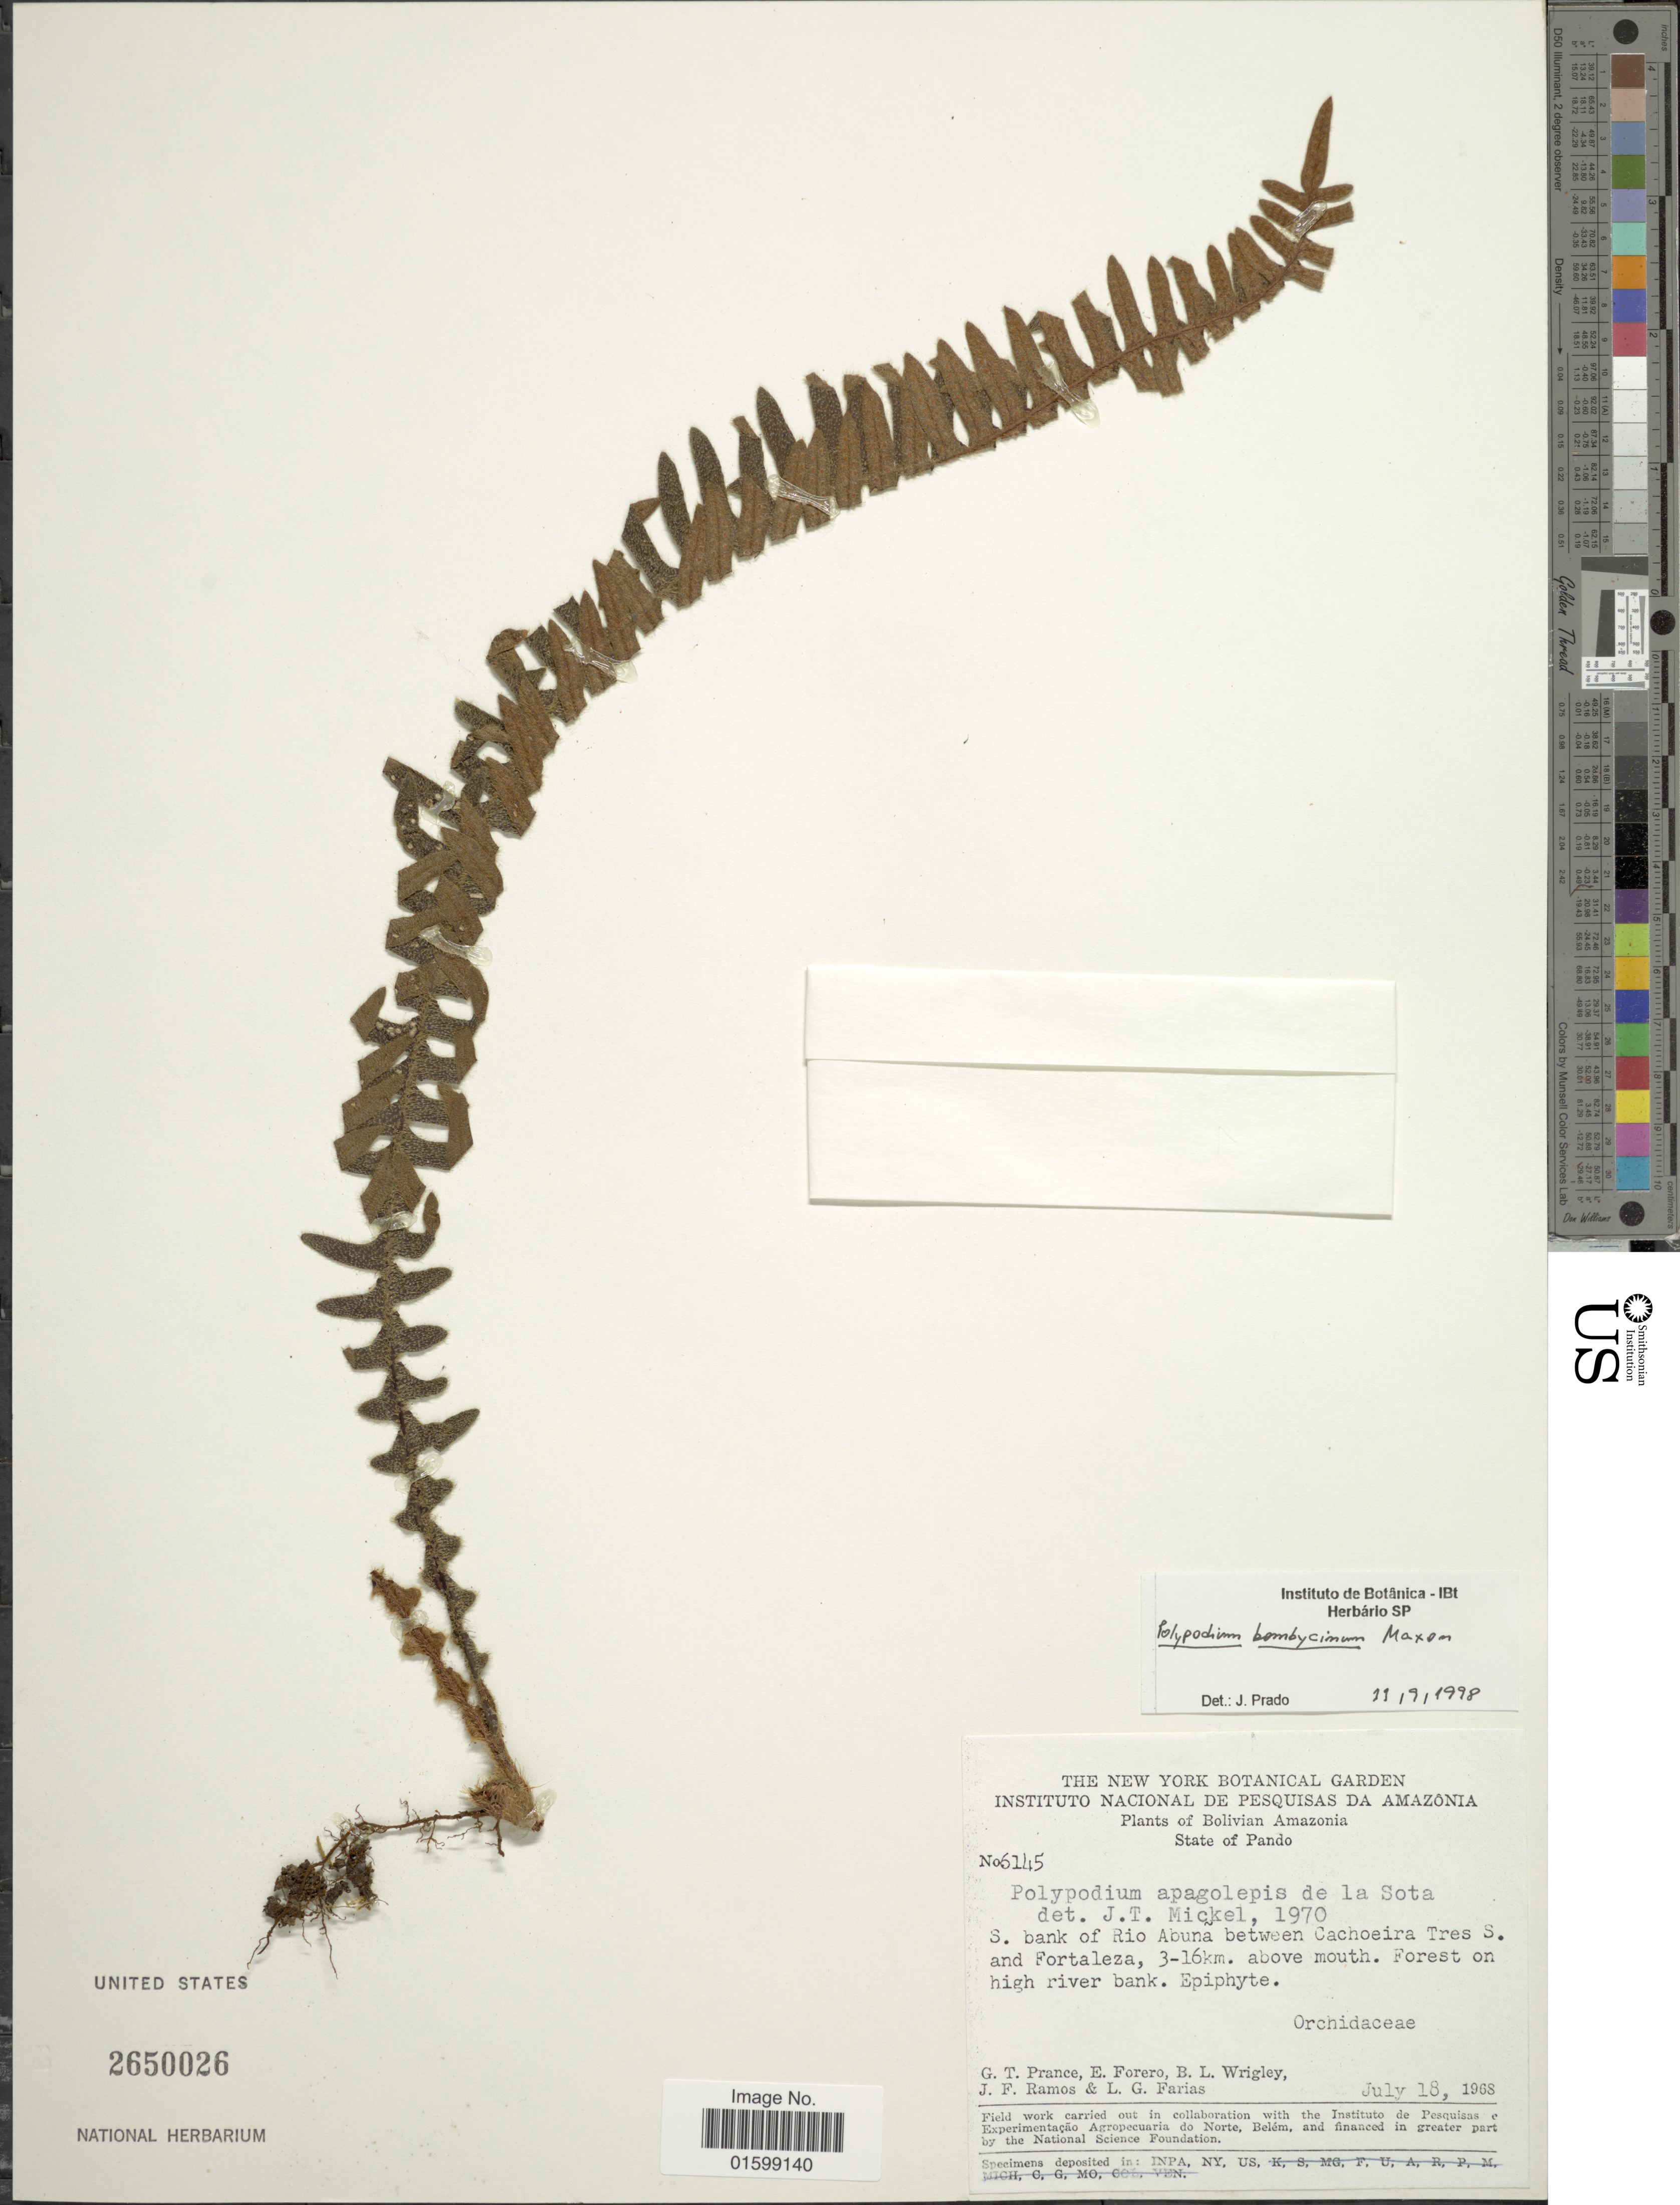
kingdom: Plantae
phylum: Tracheophyta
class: Polypodiopsida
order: Polypodiales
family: Polypodiaceae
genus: Pleopeltis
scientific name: Pleopeltis bombycina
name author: (Maxon) A.R. Sm.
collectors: G. T. Prance, E. Forero, B. L. Wrigley, J. F. Ramos & et al.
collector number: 6145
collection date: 1968-07-18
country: Bolivia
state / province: Pando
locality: Bolivian Amazonia, S. bank of Rio Abuna between Cachoeira Tres S. and Fortaleza, 3-16km. above mouth, forest on high river bank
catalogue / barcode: US 2650026